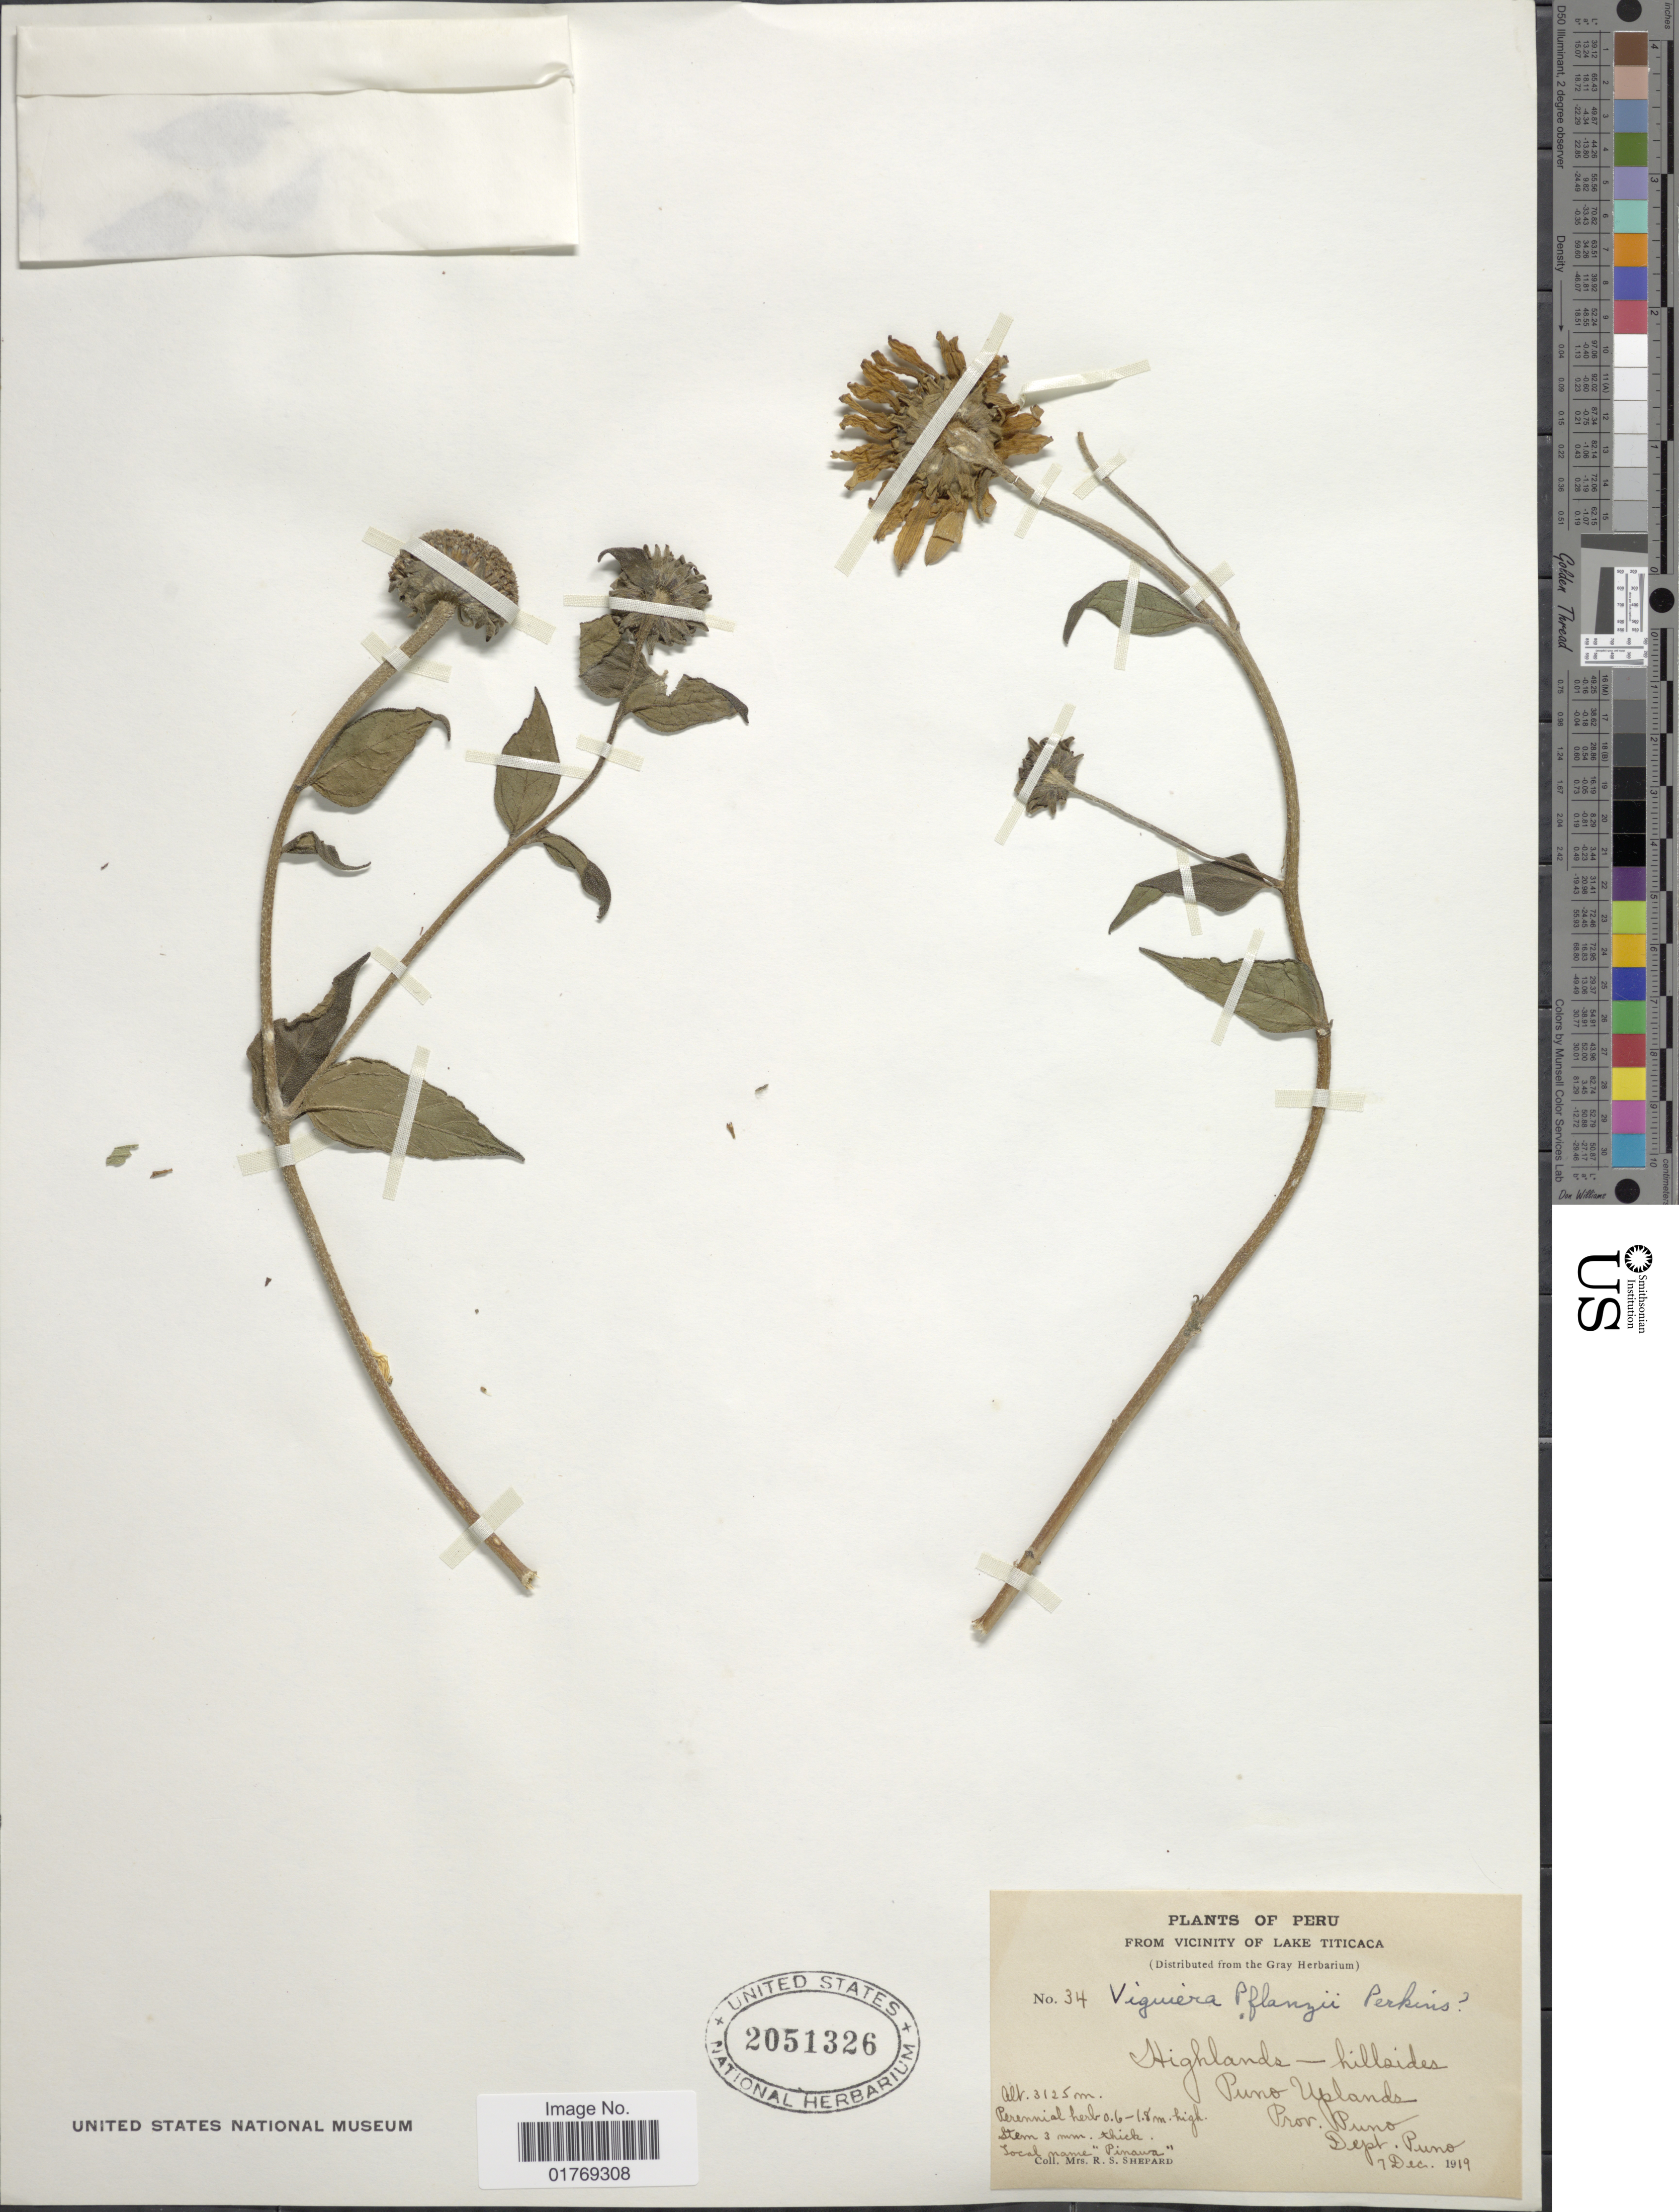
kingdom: Plantae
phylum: Tracheophyta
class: Magnoliopsida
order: Asterales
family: Asteraceae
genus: Viguiera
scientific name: Viguiera sp.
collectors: R. Shepard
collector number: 34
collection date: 1919-12-07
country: Peru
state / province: Puno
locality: From Vicinity of Lake Titicaca. Highlands - hillsides. Puno Uplands. Prov. Puno. Dept. Puno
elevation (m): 3125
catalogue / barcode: US 2051326